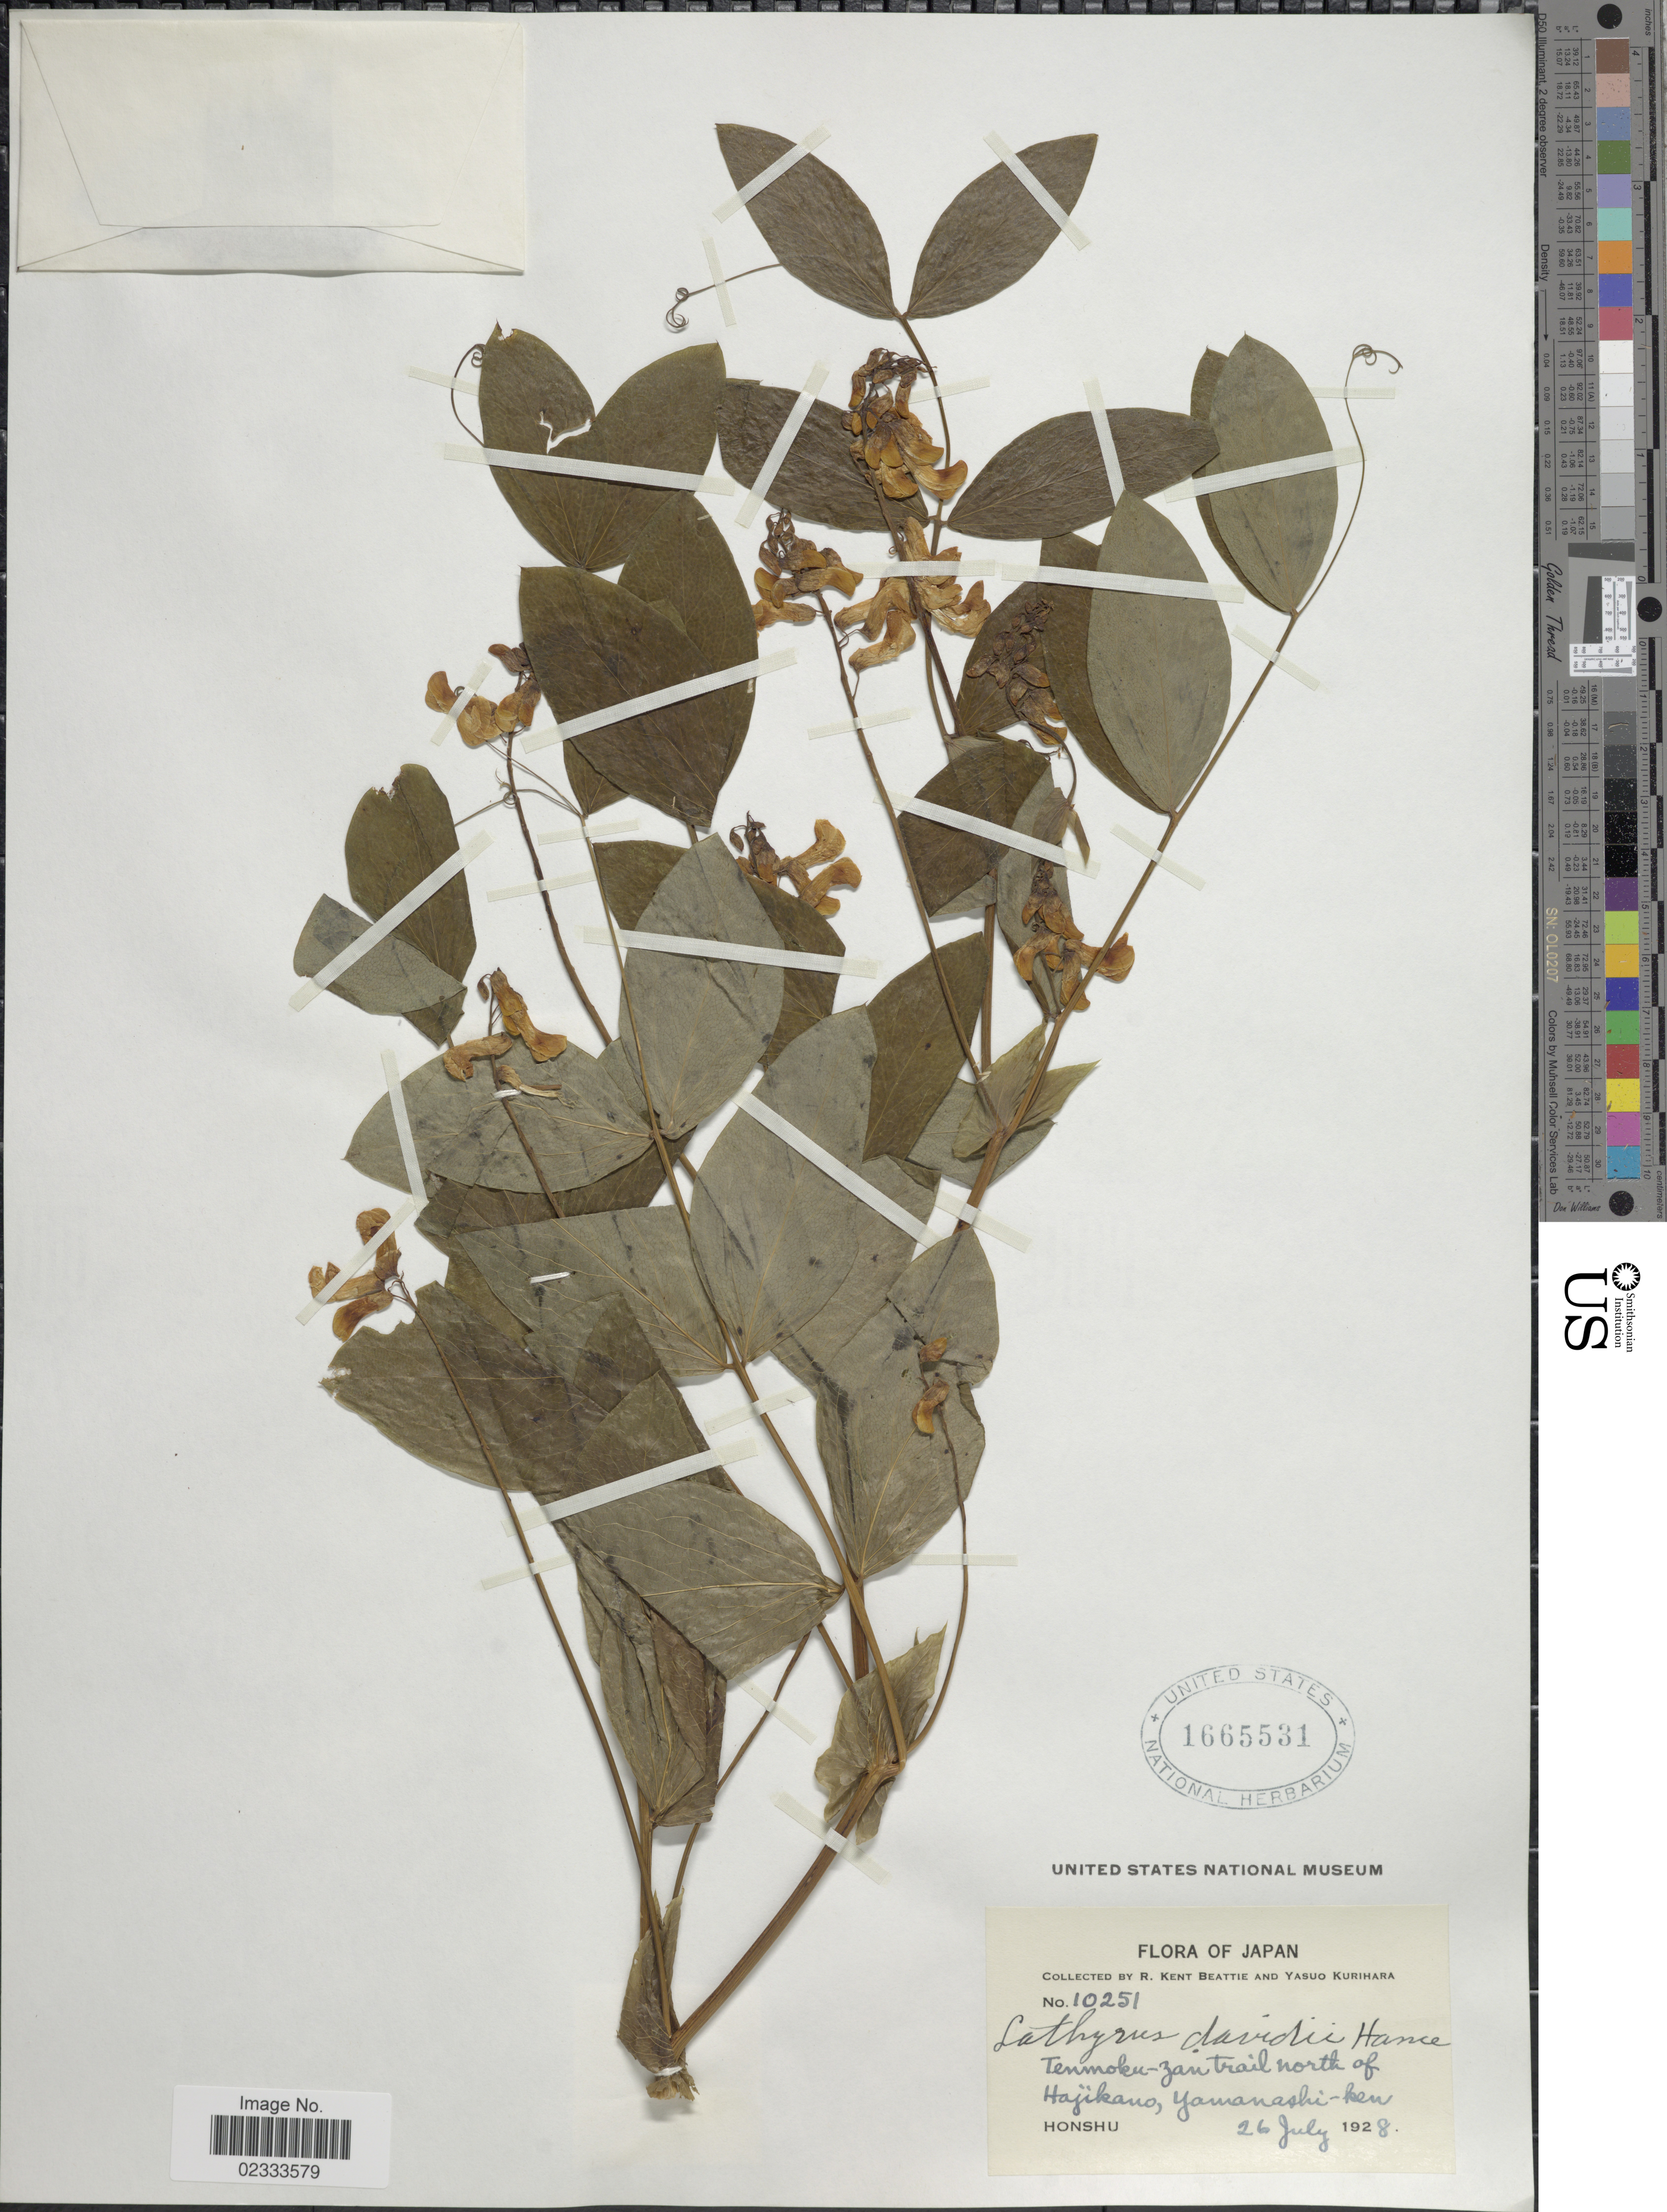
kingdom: Plantae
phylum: Tracheophyta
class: Magnoliopsida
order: Fabales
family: Fabaceae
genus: Lathyrus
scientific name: Lathyrus davidii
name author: Hance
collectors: R. K. Beattie & Y. Kurihara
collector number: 10251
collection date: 1928-07-26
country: Japan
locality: Tenmoku-zan trail north of Hajikano, Yamanashi-ken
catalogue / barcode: US 1665531